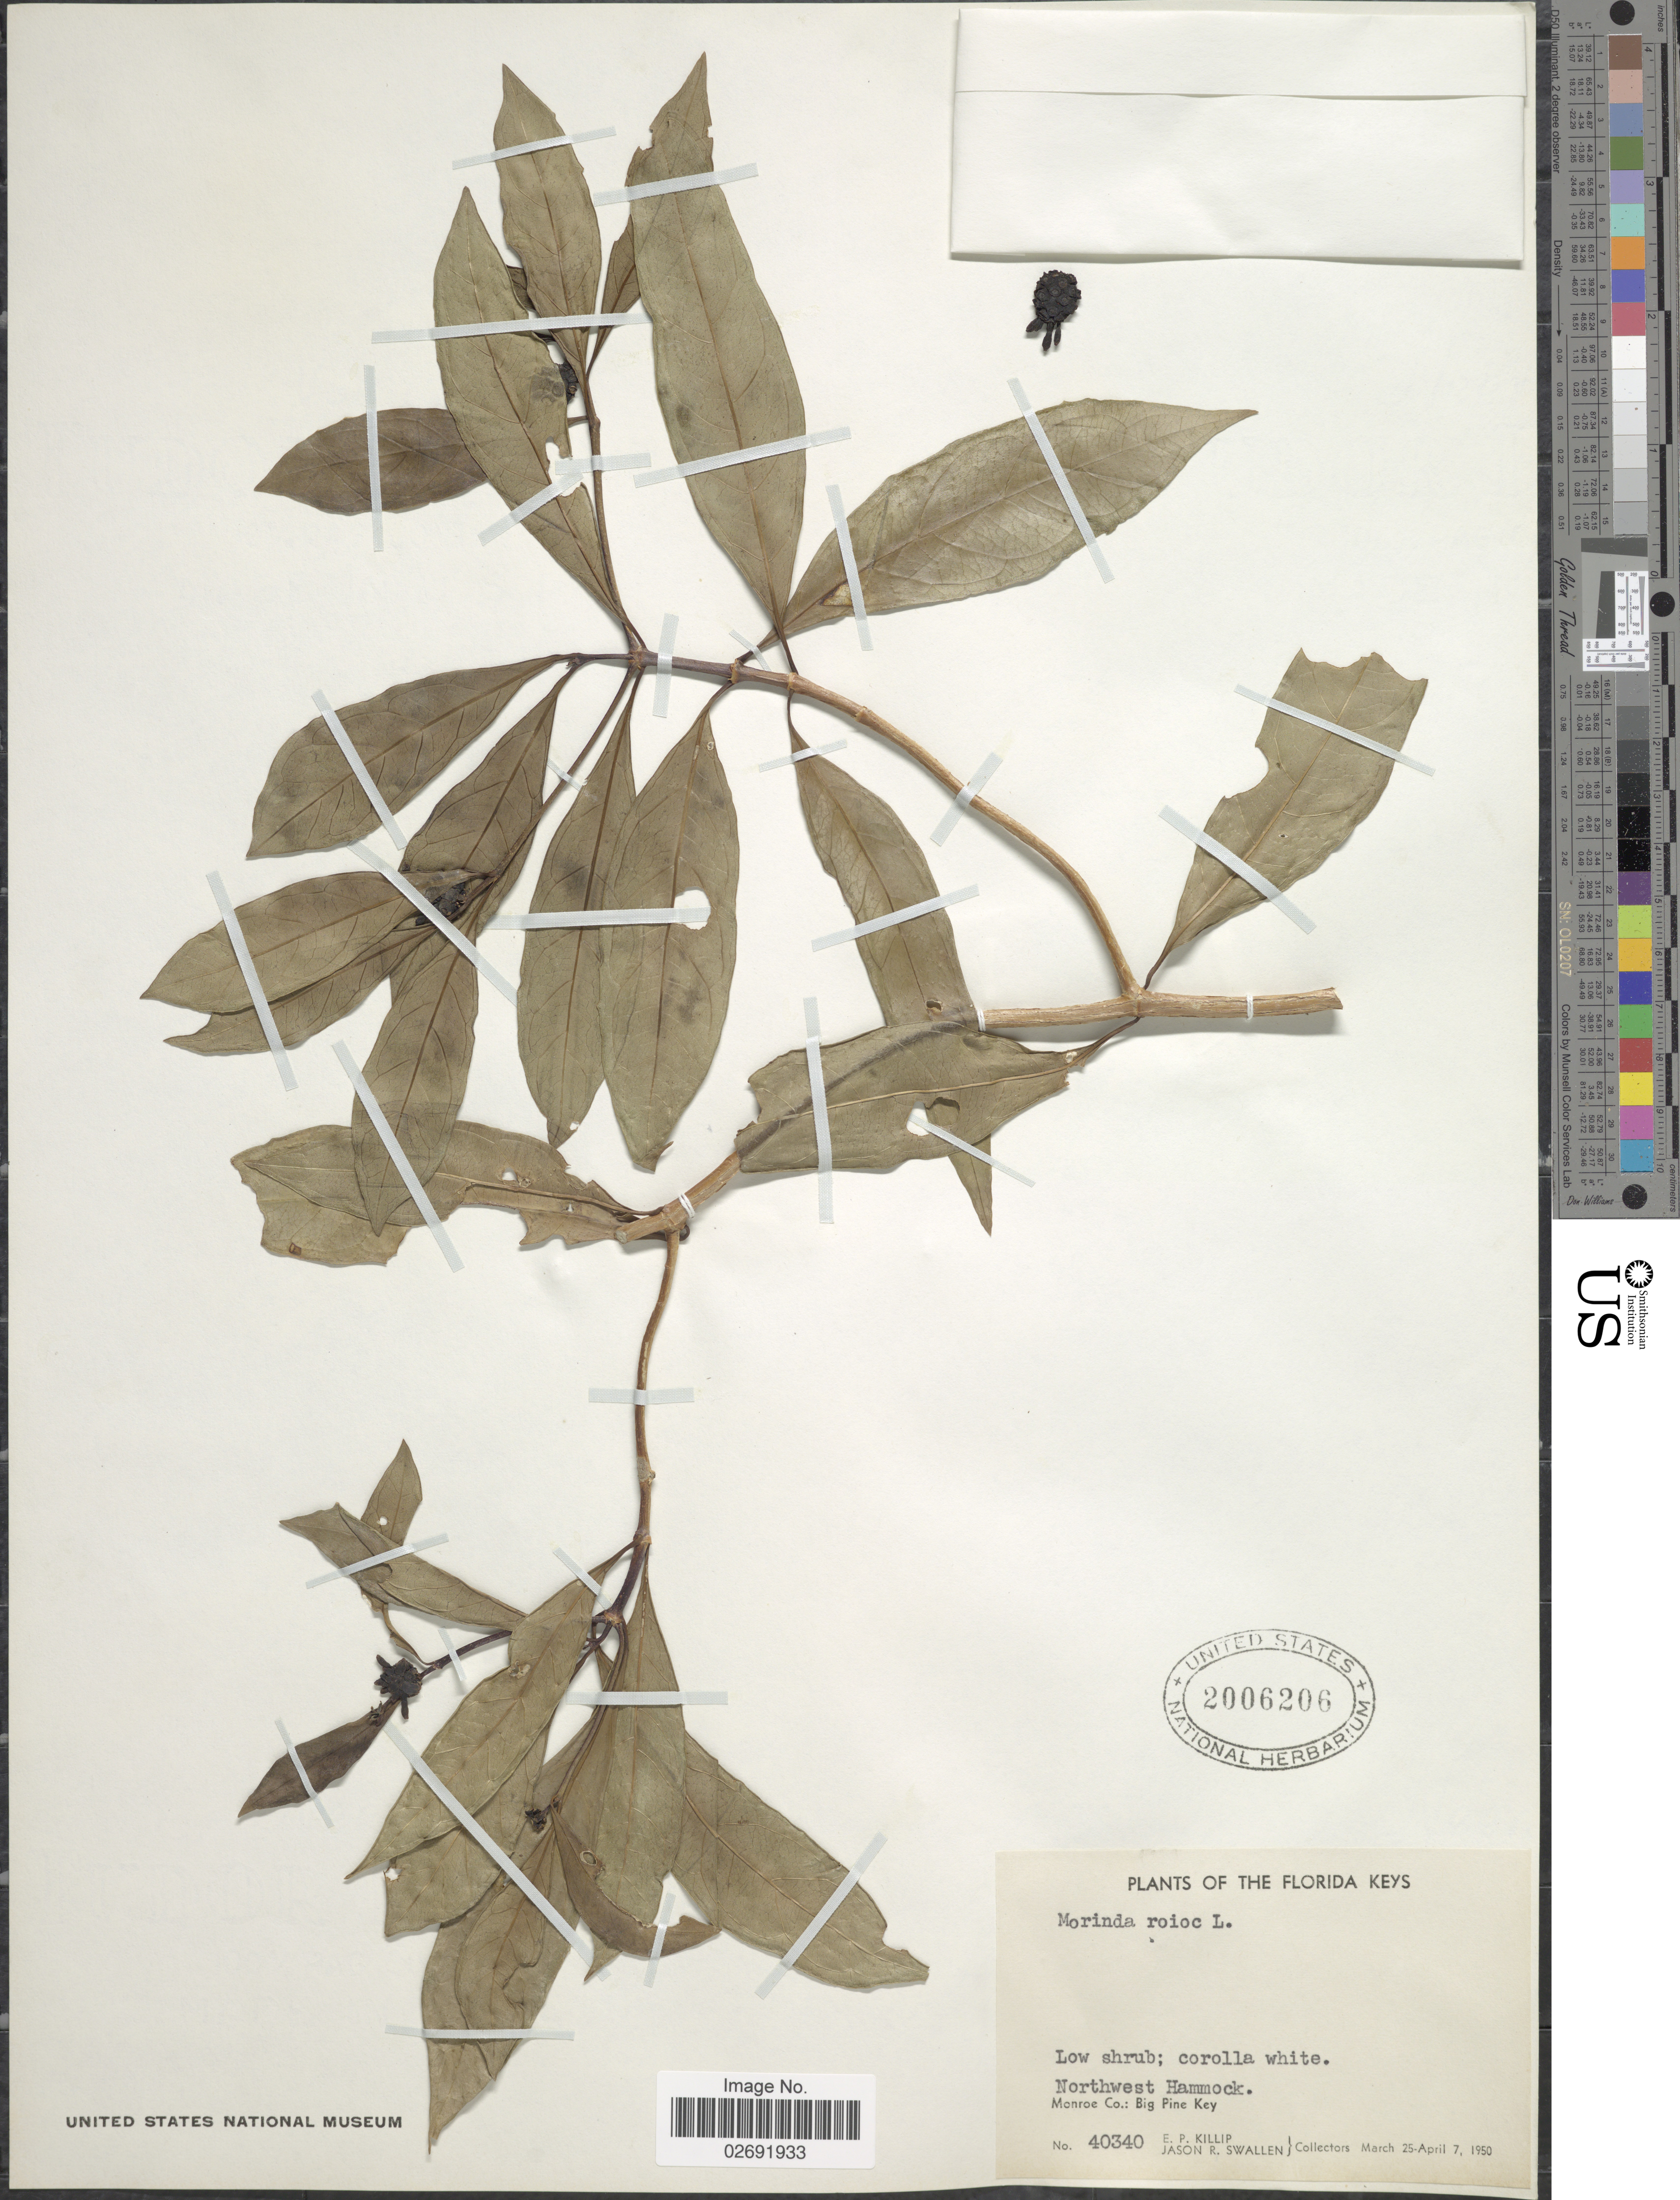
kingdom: Plantae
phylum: Tracheophyta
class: Magnoliopsida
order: Gentianales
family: Rubiaceae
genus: Morinda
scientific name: Morinda royoc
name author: L.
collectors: E. P. Killip & J. R. Swallen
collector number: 40340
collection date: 1950-03-25/1950-04-07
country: United States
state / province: Florida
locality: The Florida Keys, Northwest Hammock, Monroe Co: Big Pine Key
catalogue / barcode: US 2006206